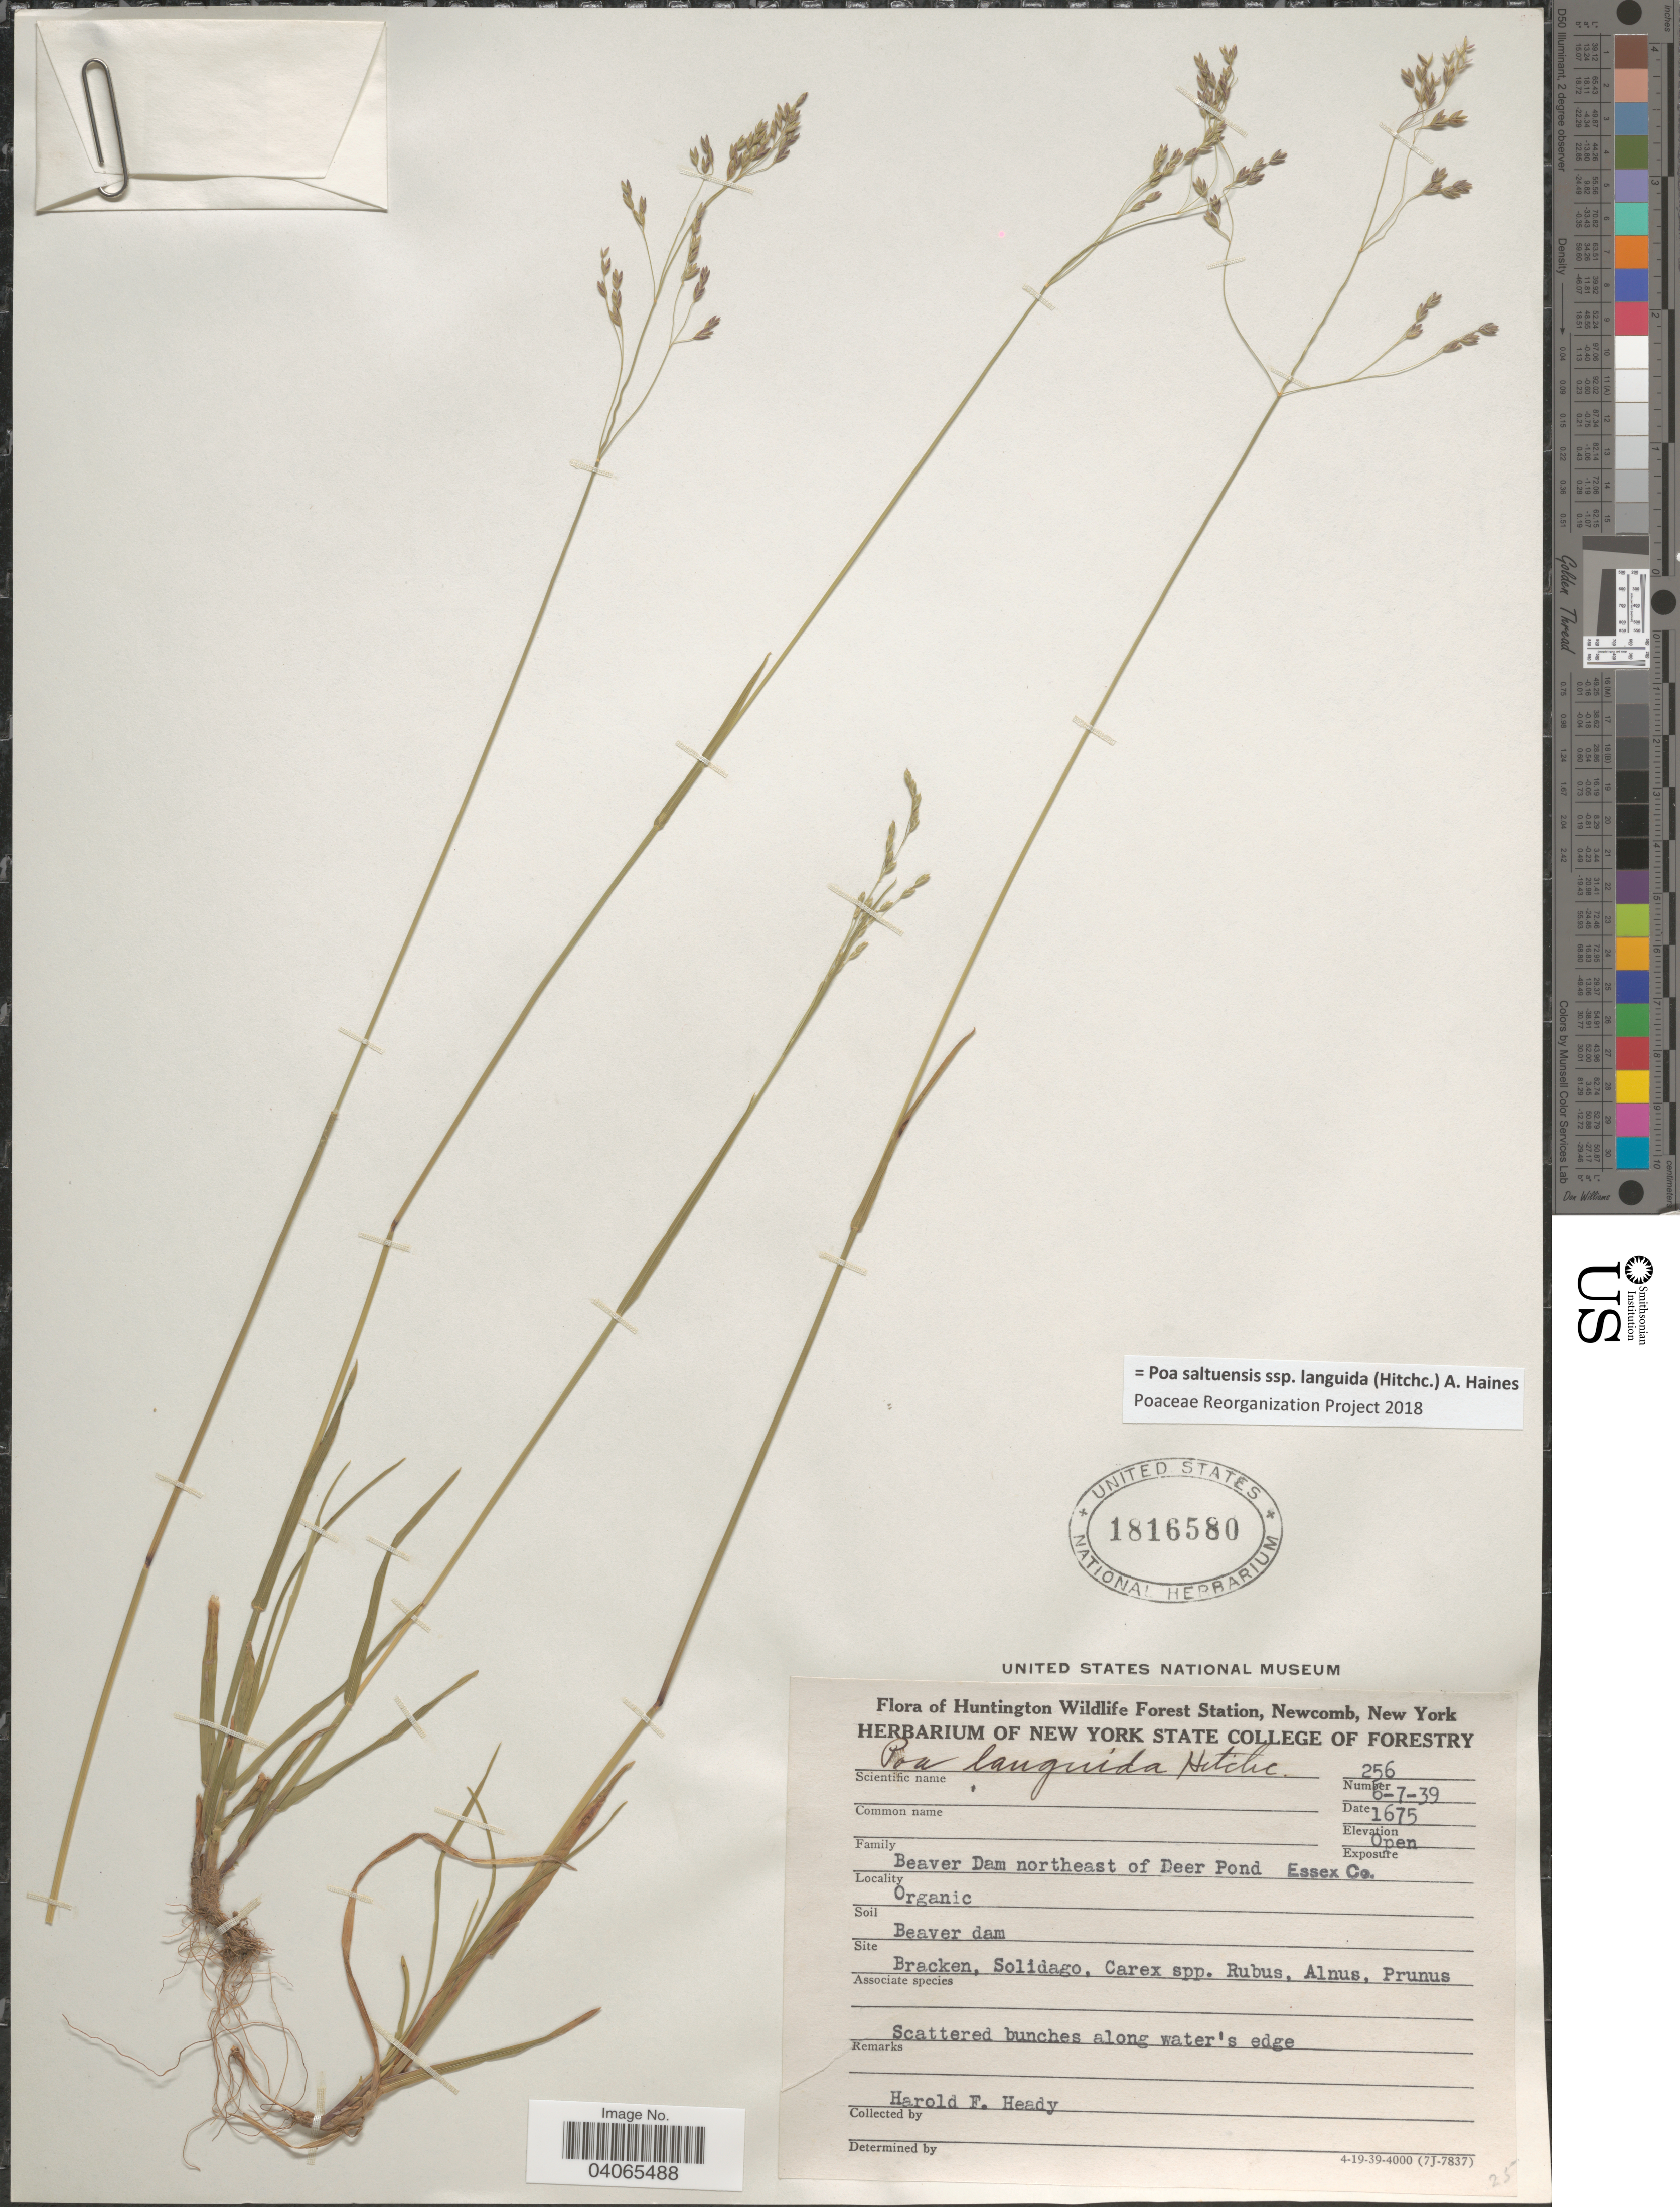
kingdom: Plantae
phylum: Tracheophyta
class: Liliopsida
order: Poales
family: Poaceae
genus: Poa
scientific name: Poa saltuensis subsp. languida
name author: (Hitchc.) A. Haines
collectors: H. Heady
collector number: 256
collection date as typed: Transcribed d/m/y: 7/6/39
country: United States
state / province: New York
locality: Huntington Wildlife Station, Newcomb. Beaver Dam northeast of Deer Pond. Essex Co.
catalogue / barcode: US 1816580